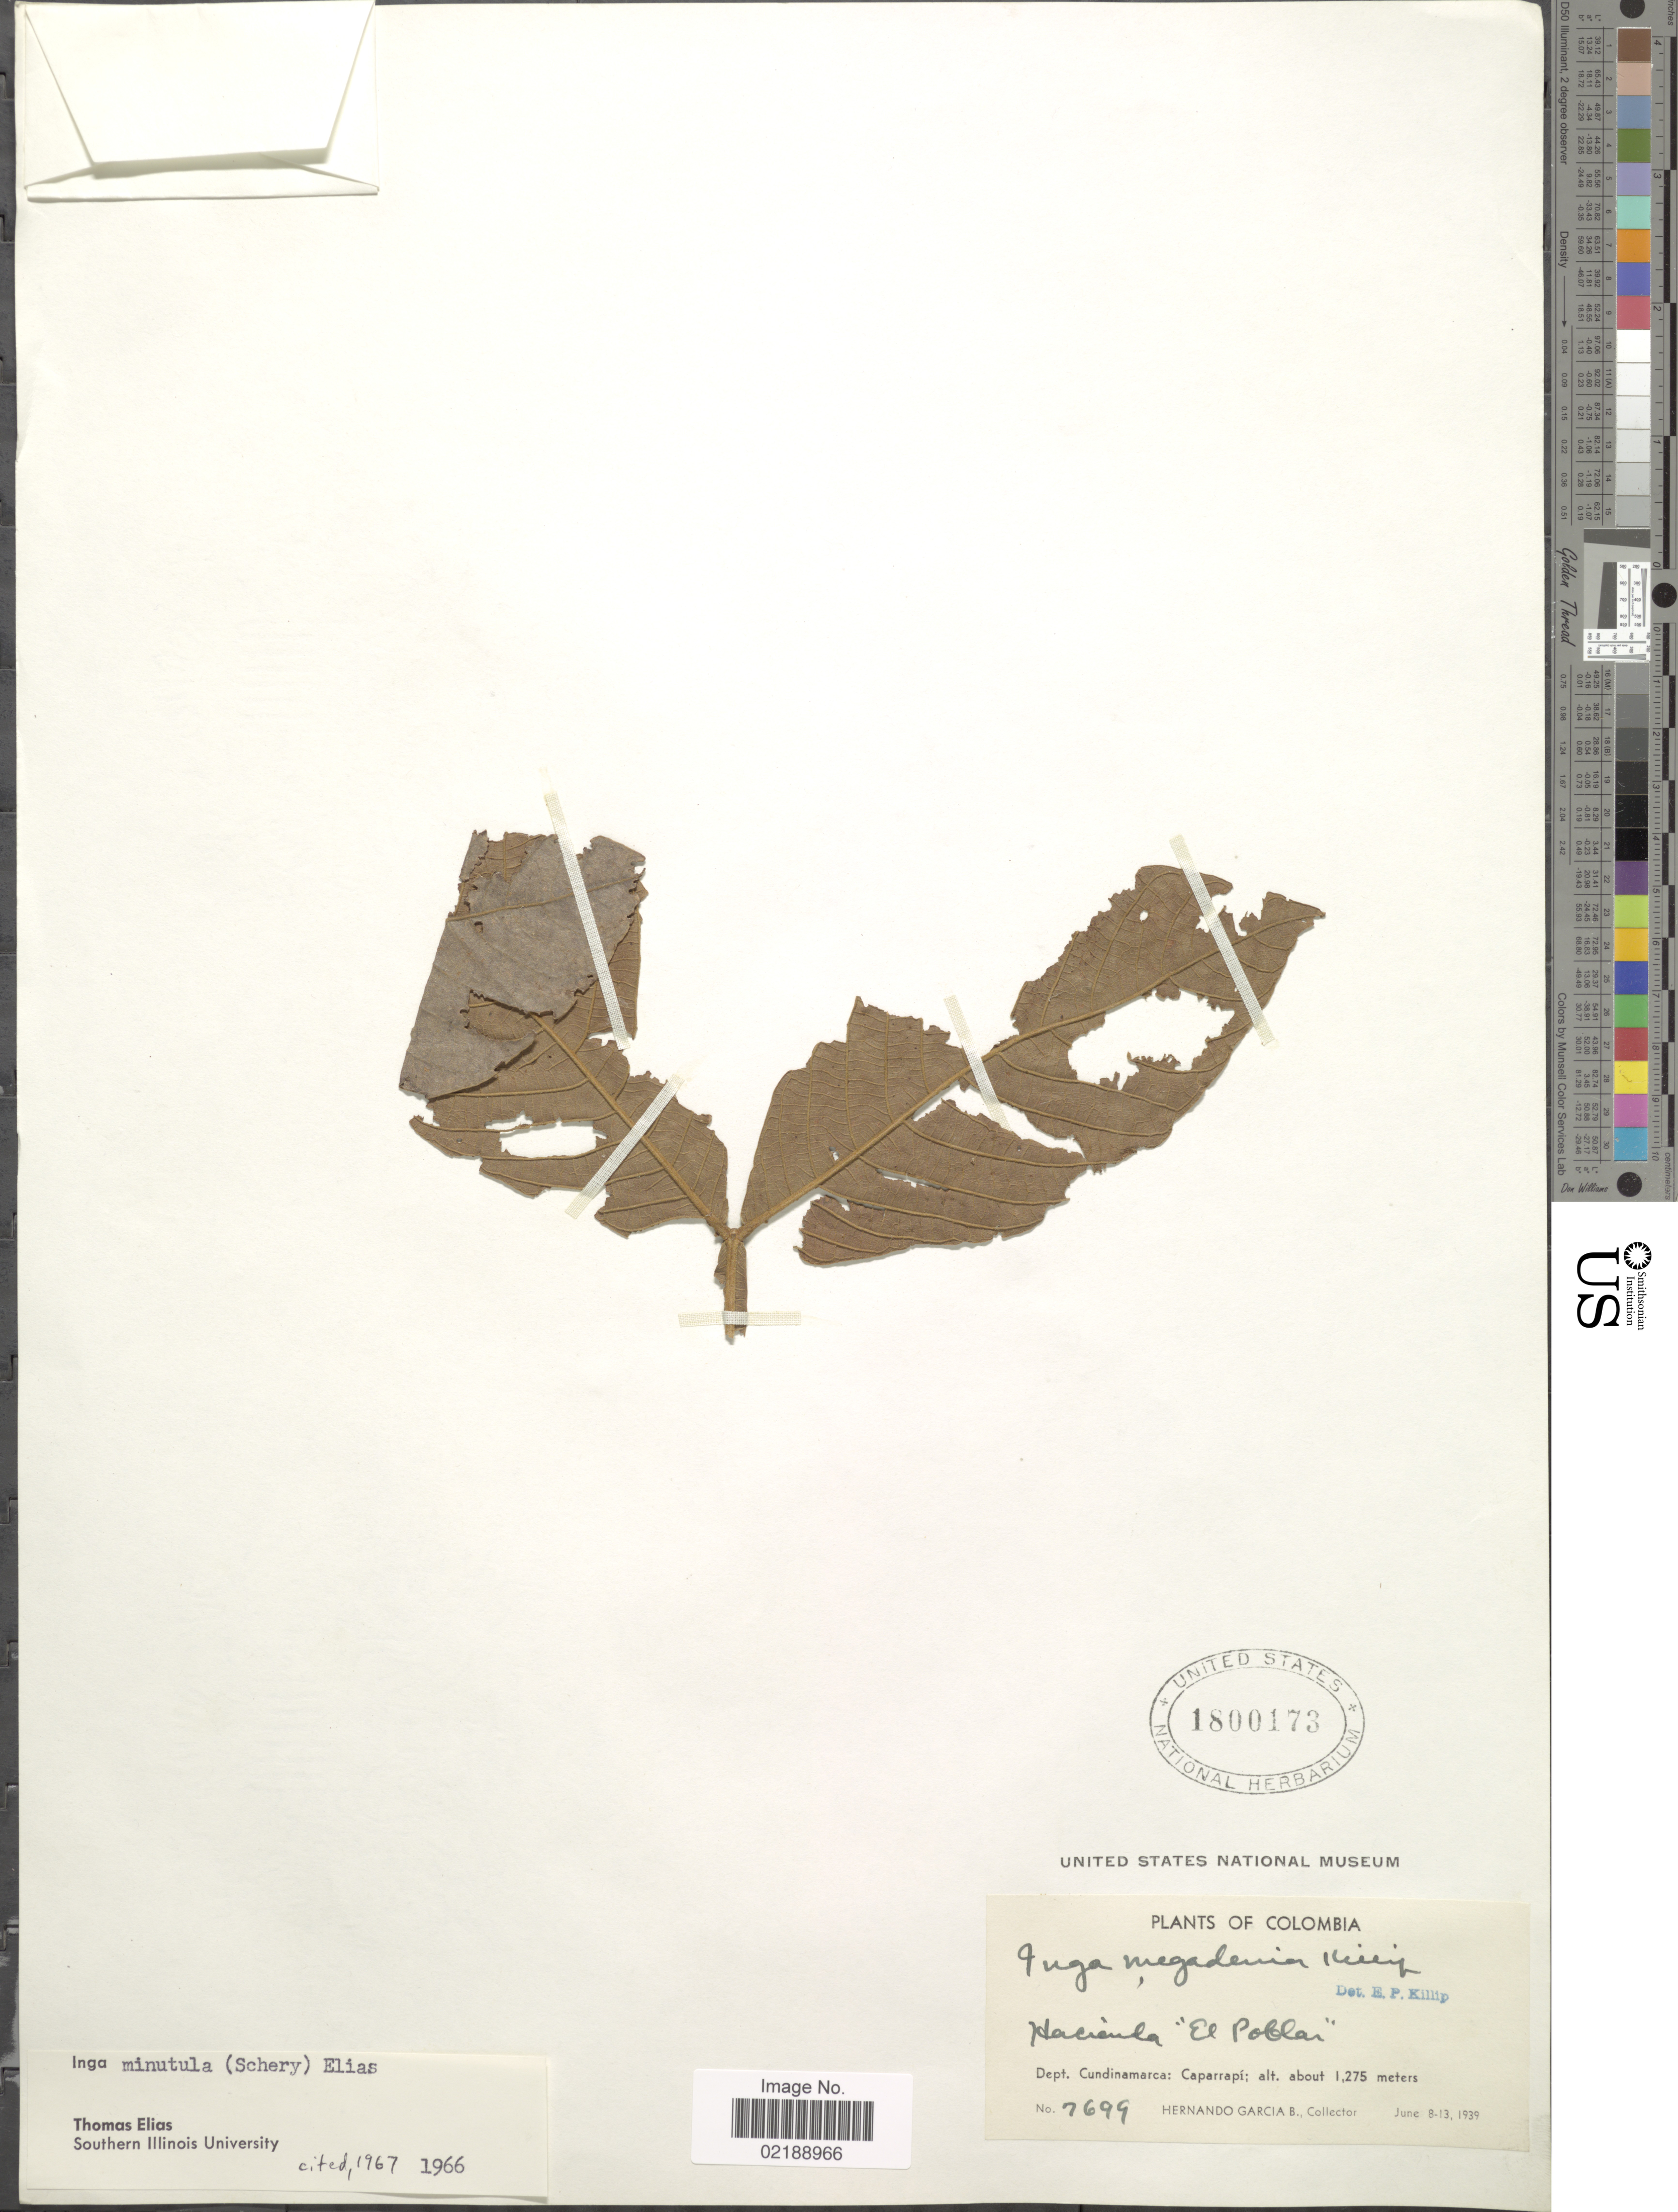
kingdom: Plantae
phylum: Tracheophyta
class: Magnoliopsida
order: Fabales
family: Fabaceae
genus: Inga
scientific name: Inga oerstediana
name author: Benth.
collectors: H. García Barriga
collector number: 7699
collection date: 1939-06-08/1939-06-13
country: Colombia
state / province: Cundinamarca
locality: Hacienda 'El Poblai', Dept. Cundinamarca: Caparrapí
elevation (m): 1275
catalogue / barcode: US 1800173